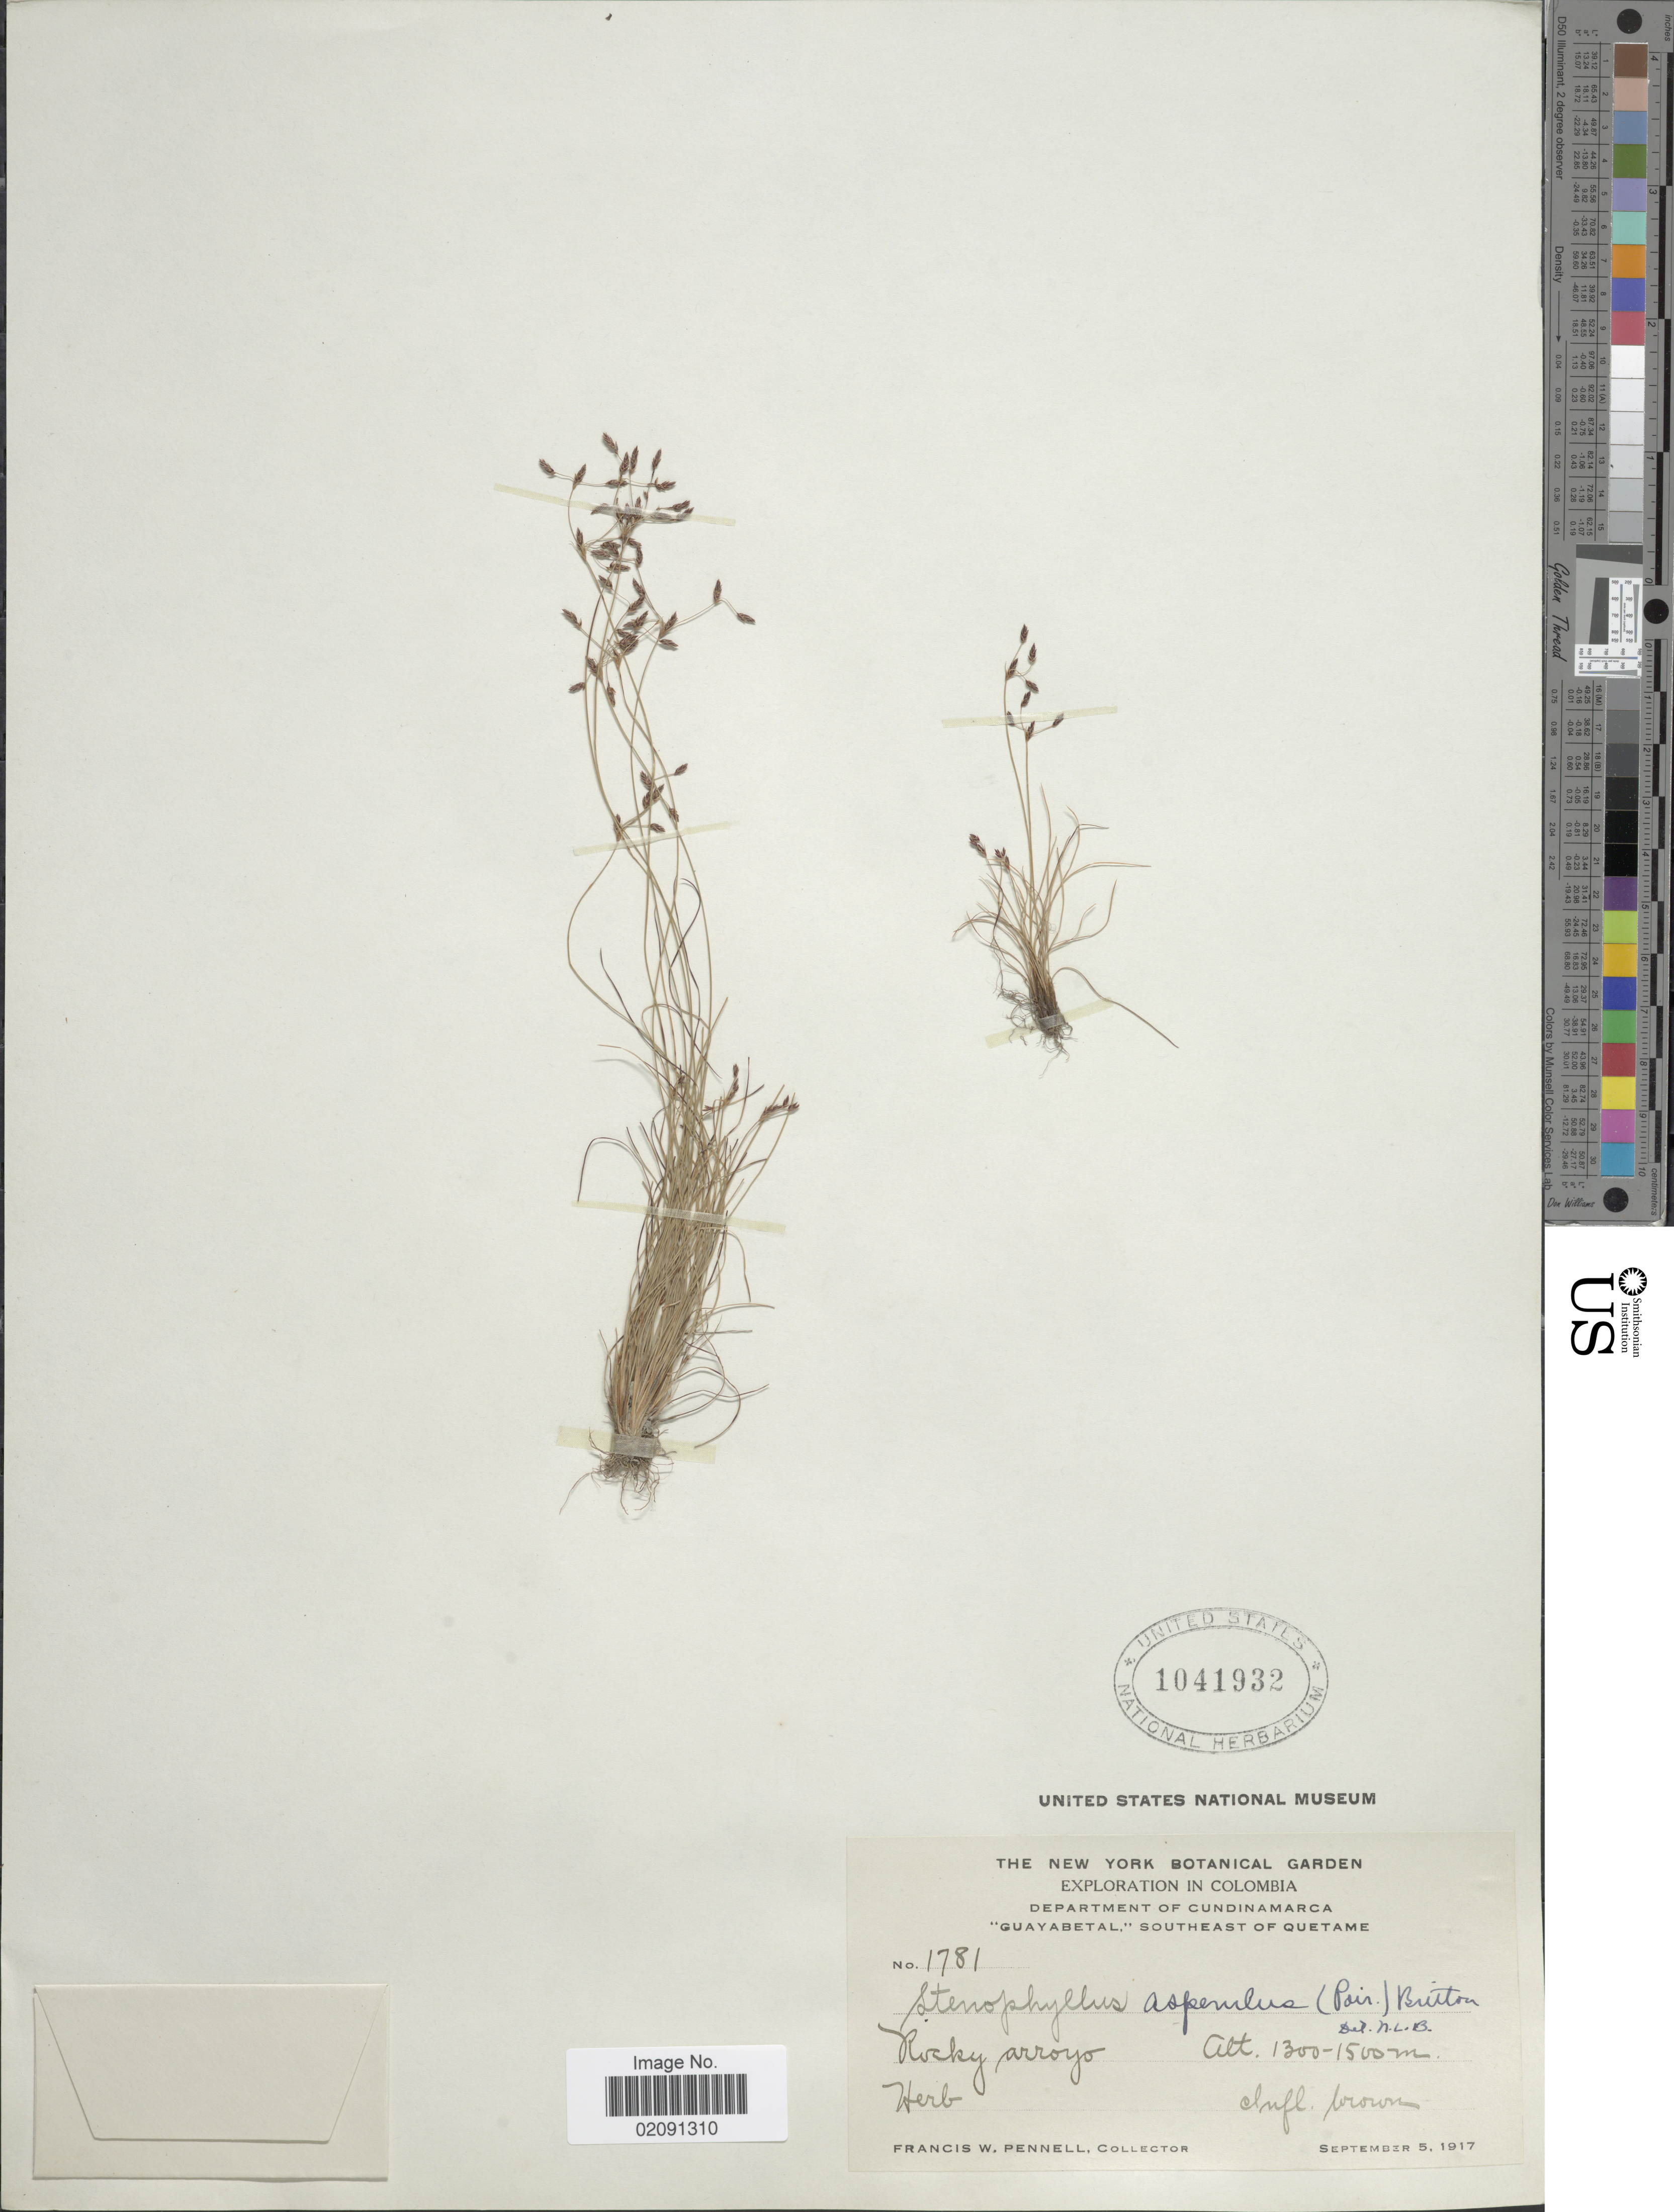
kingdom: Plantae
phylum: Tracheophyta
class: Liliopsida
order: Poales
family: Cyperaceae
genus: Bulbostylis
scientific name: Bulbostylis tenuifolia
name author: (Rudge) J.F. Macbr.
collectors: F. W. Pennell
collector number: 1781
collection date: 1917-09-05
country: Colombia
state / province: Cundinamarca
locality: Guayabetal, Southeast of Quetame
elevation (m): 1300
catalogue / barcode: US 1041932